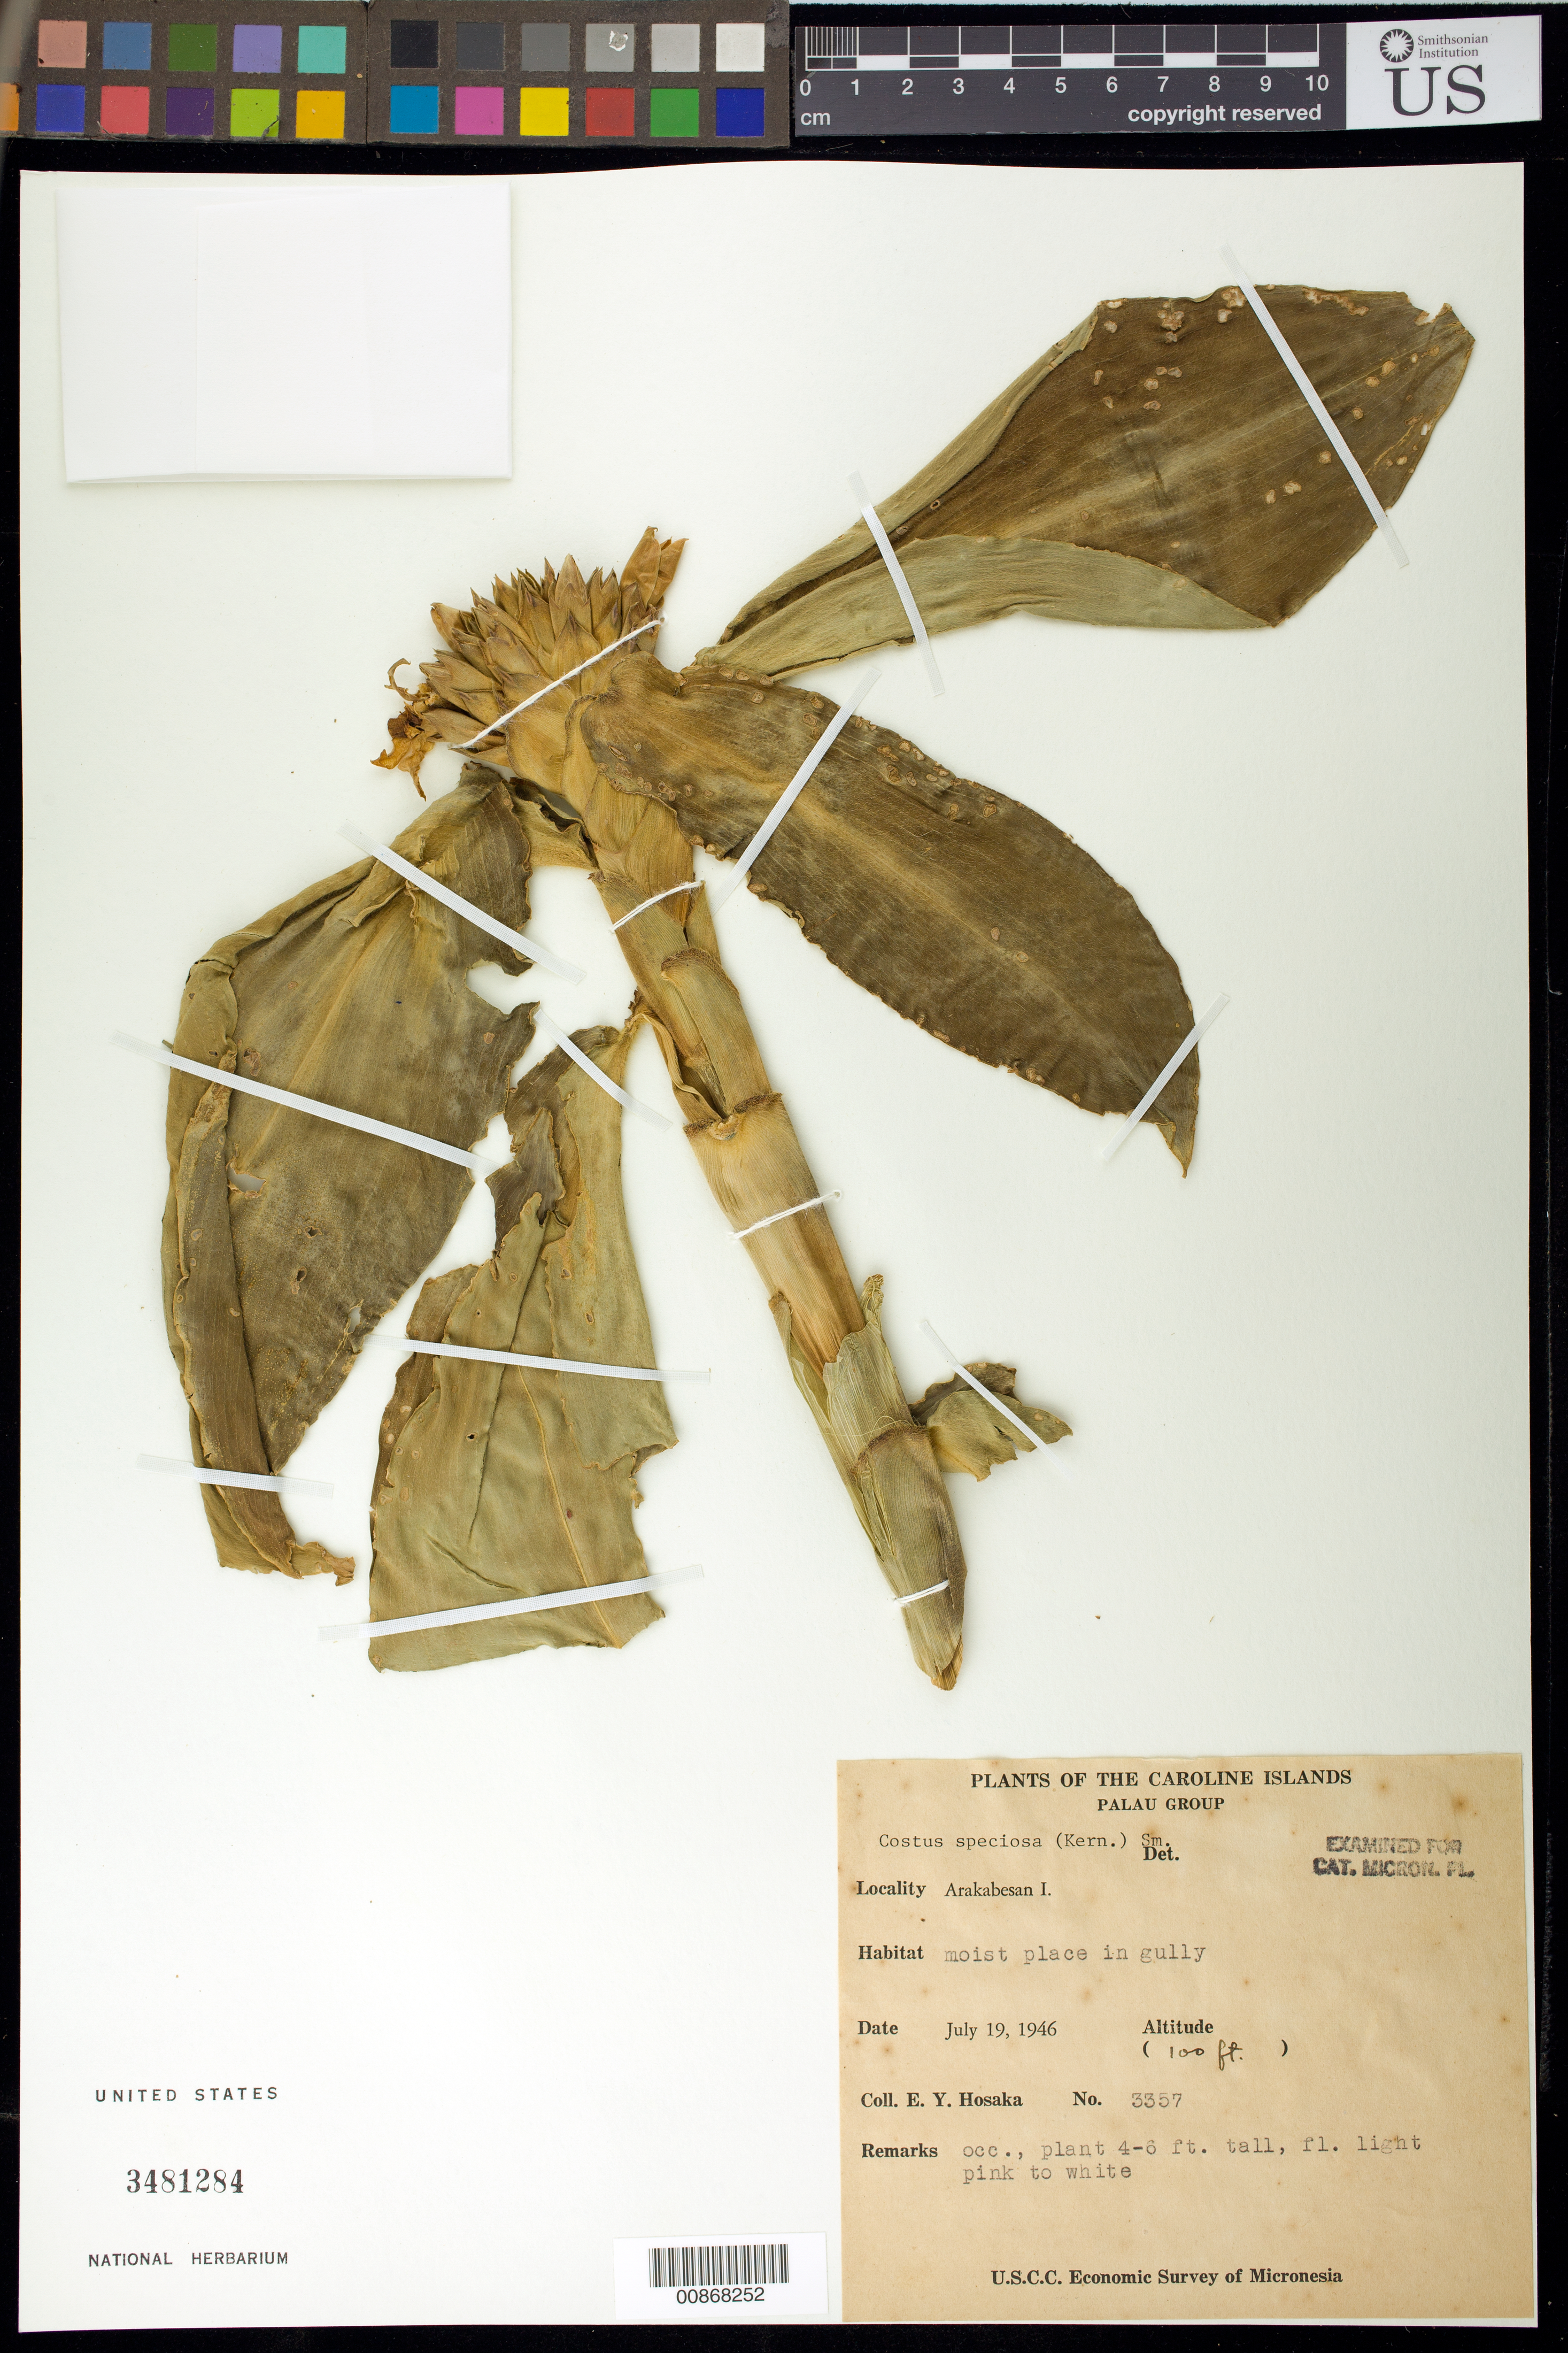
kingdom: Plantae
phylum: Tracheophyta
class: Liliopsida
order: Zingiberales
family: Costaceae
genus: Hellenia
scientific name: Hellenia speciosa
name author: (J. Koenig) S.R. Dutta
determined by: Wagner, W. L., (BOT), Smithsonian Institution - National Museum of Natural History (UNITED STATES)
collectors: E. Y. Hosaka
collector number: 3357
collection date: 1946-07-19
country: Palau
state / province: Koror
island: Ngerekebesang [Arakabesan]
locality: Arakabesan I.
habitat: Moist place in gully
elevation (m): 30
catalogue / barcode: US 3481284